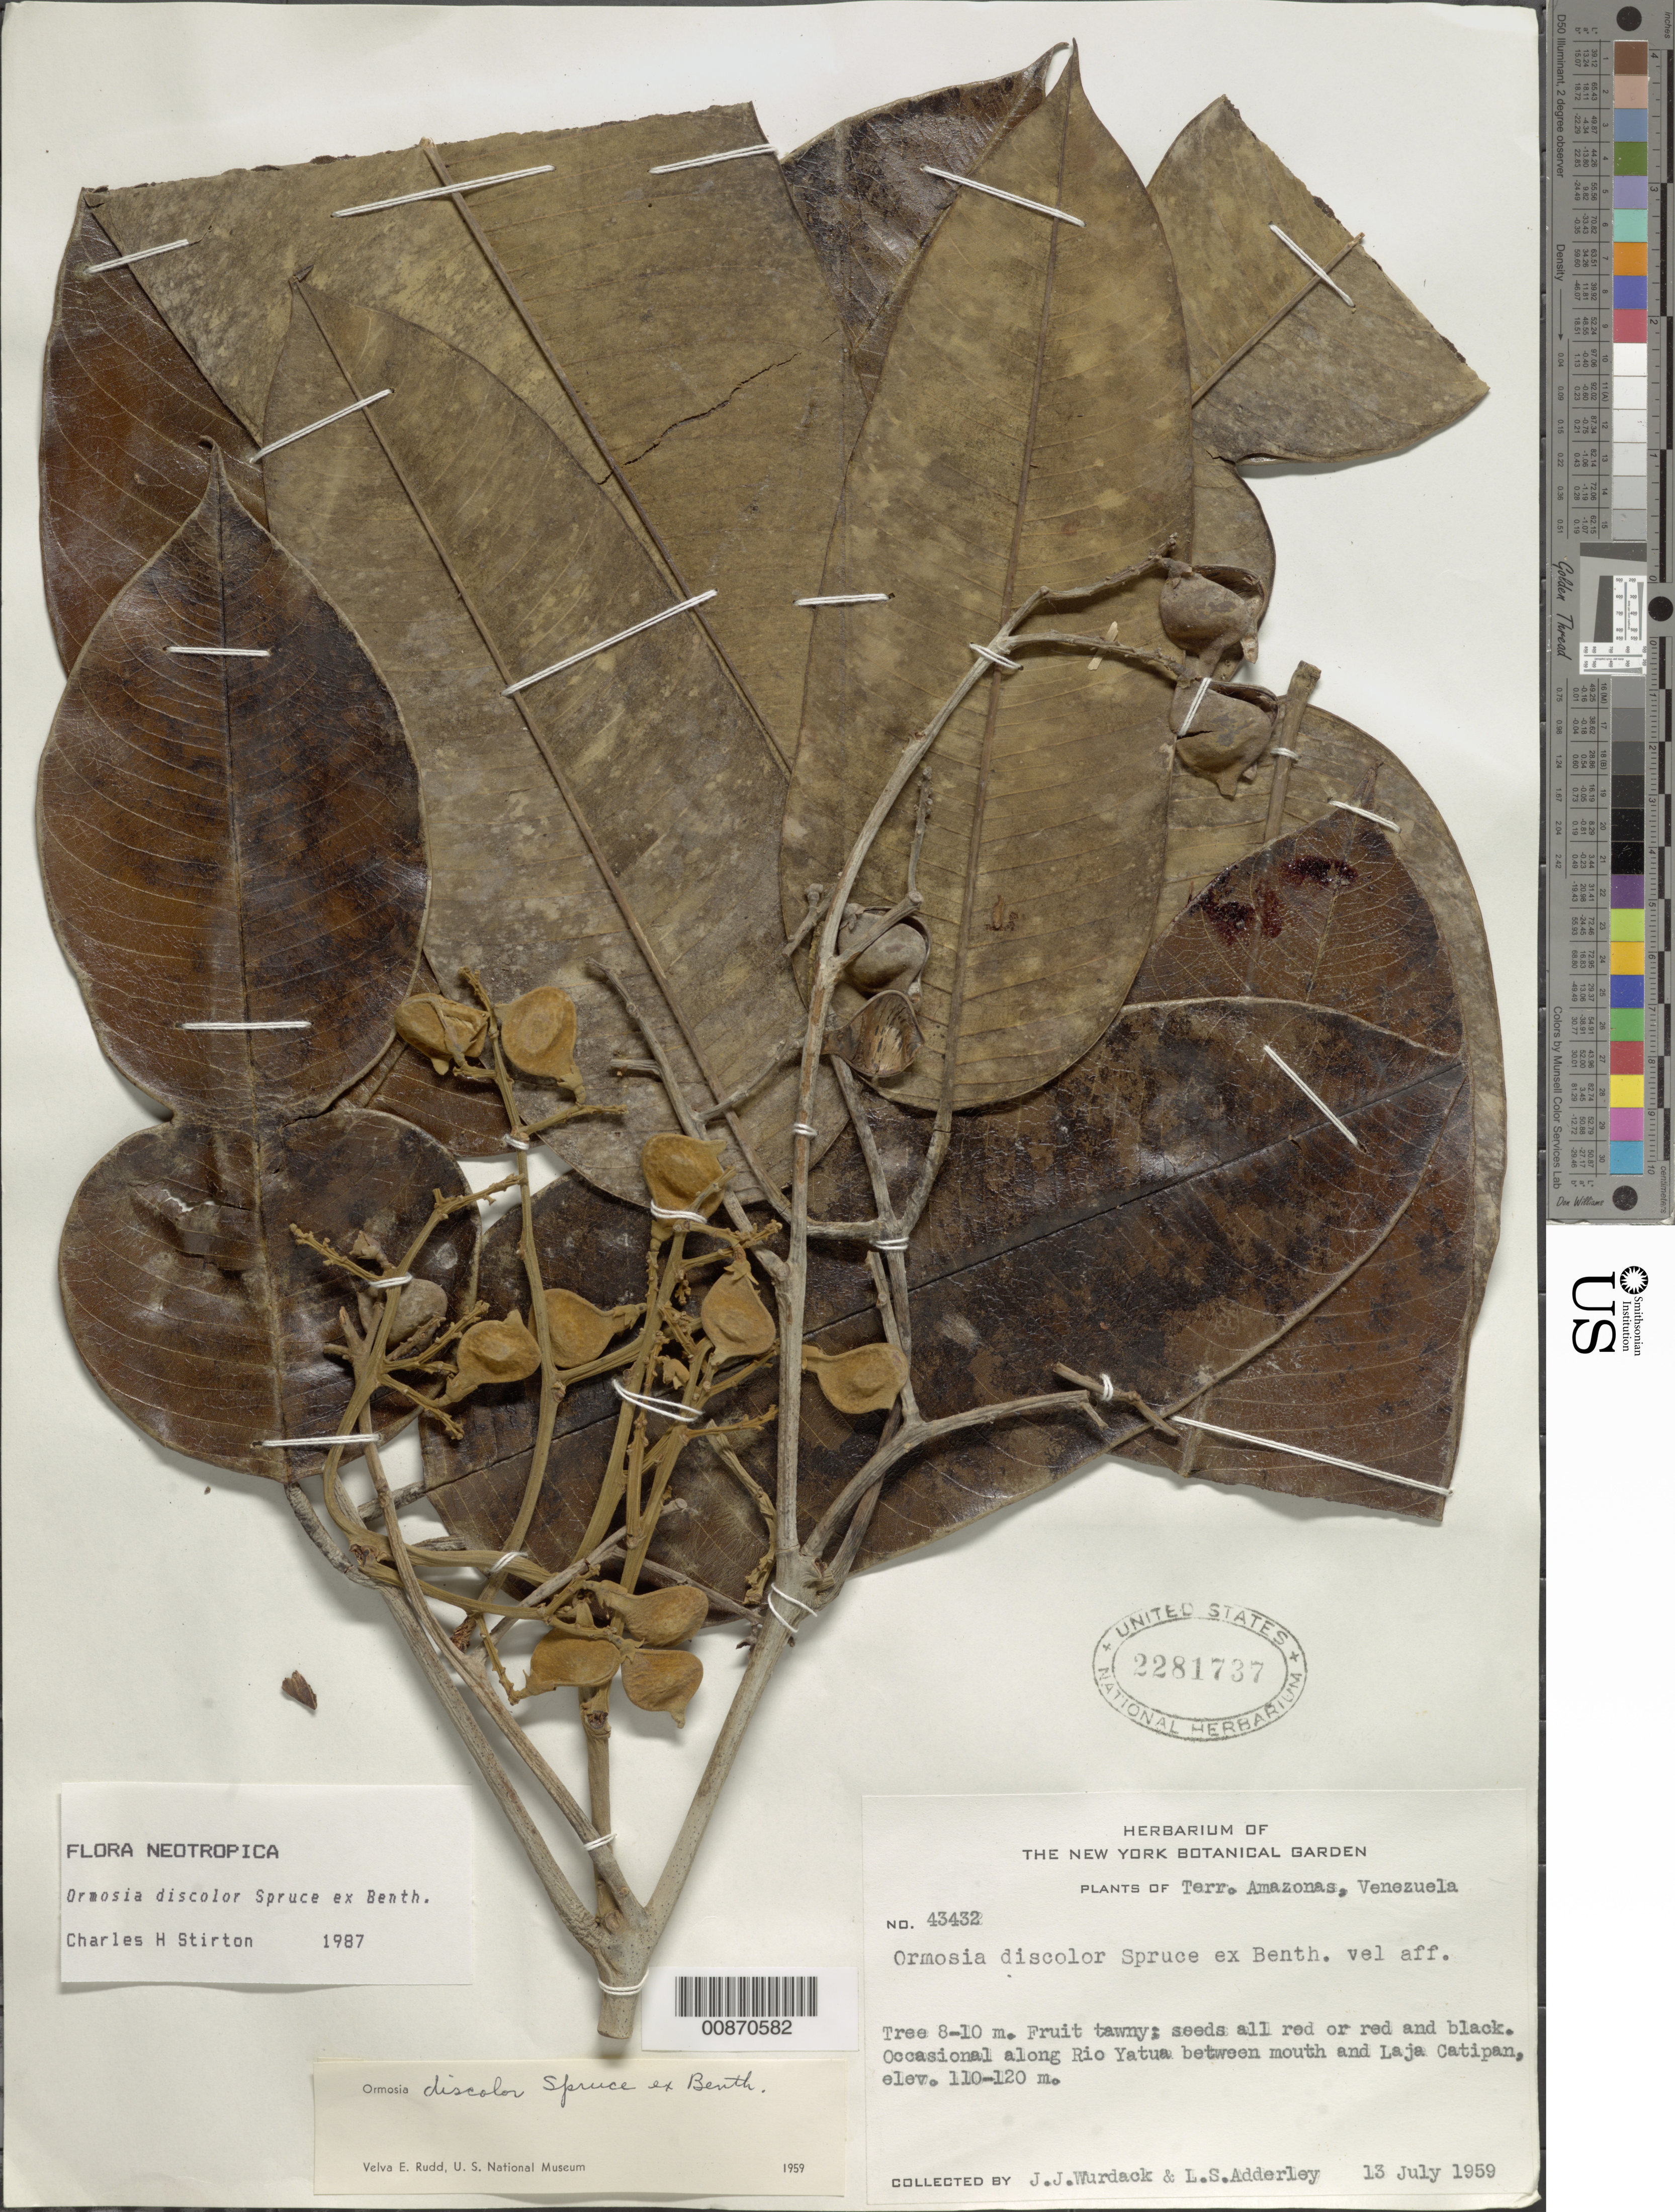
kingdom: Plantae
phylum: Tracheophyta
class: Magnoliopsida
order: Fabales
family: Fabaceae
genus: Ormosia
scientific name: Ormosia discolor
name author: Spruce ex Benth.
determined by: Stirton, Charles H.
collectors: J. J. Wurdack & L. S. Adderley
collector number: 43432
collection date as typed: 13-Jul-59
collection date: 1959-07-13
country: Venezuela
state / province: Amazonas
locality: Río Yatua, between mouth and Laja Catipan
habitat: Along river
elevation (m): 110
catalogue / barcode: US 2281737